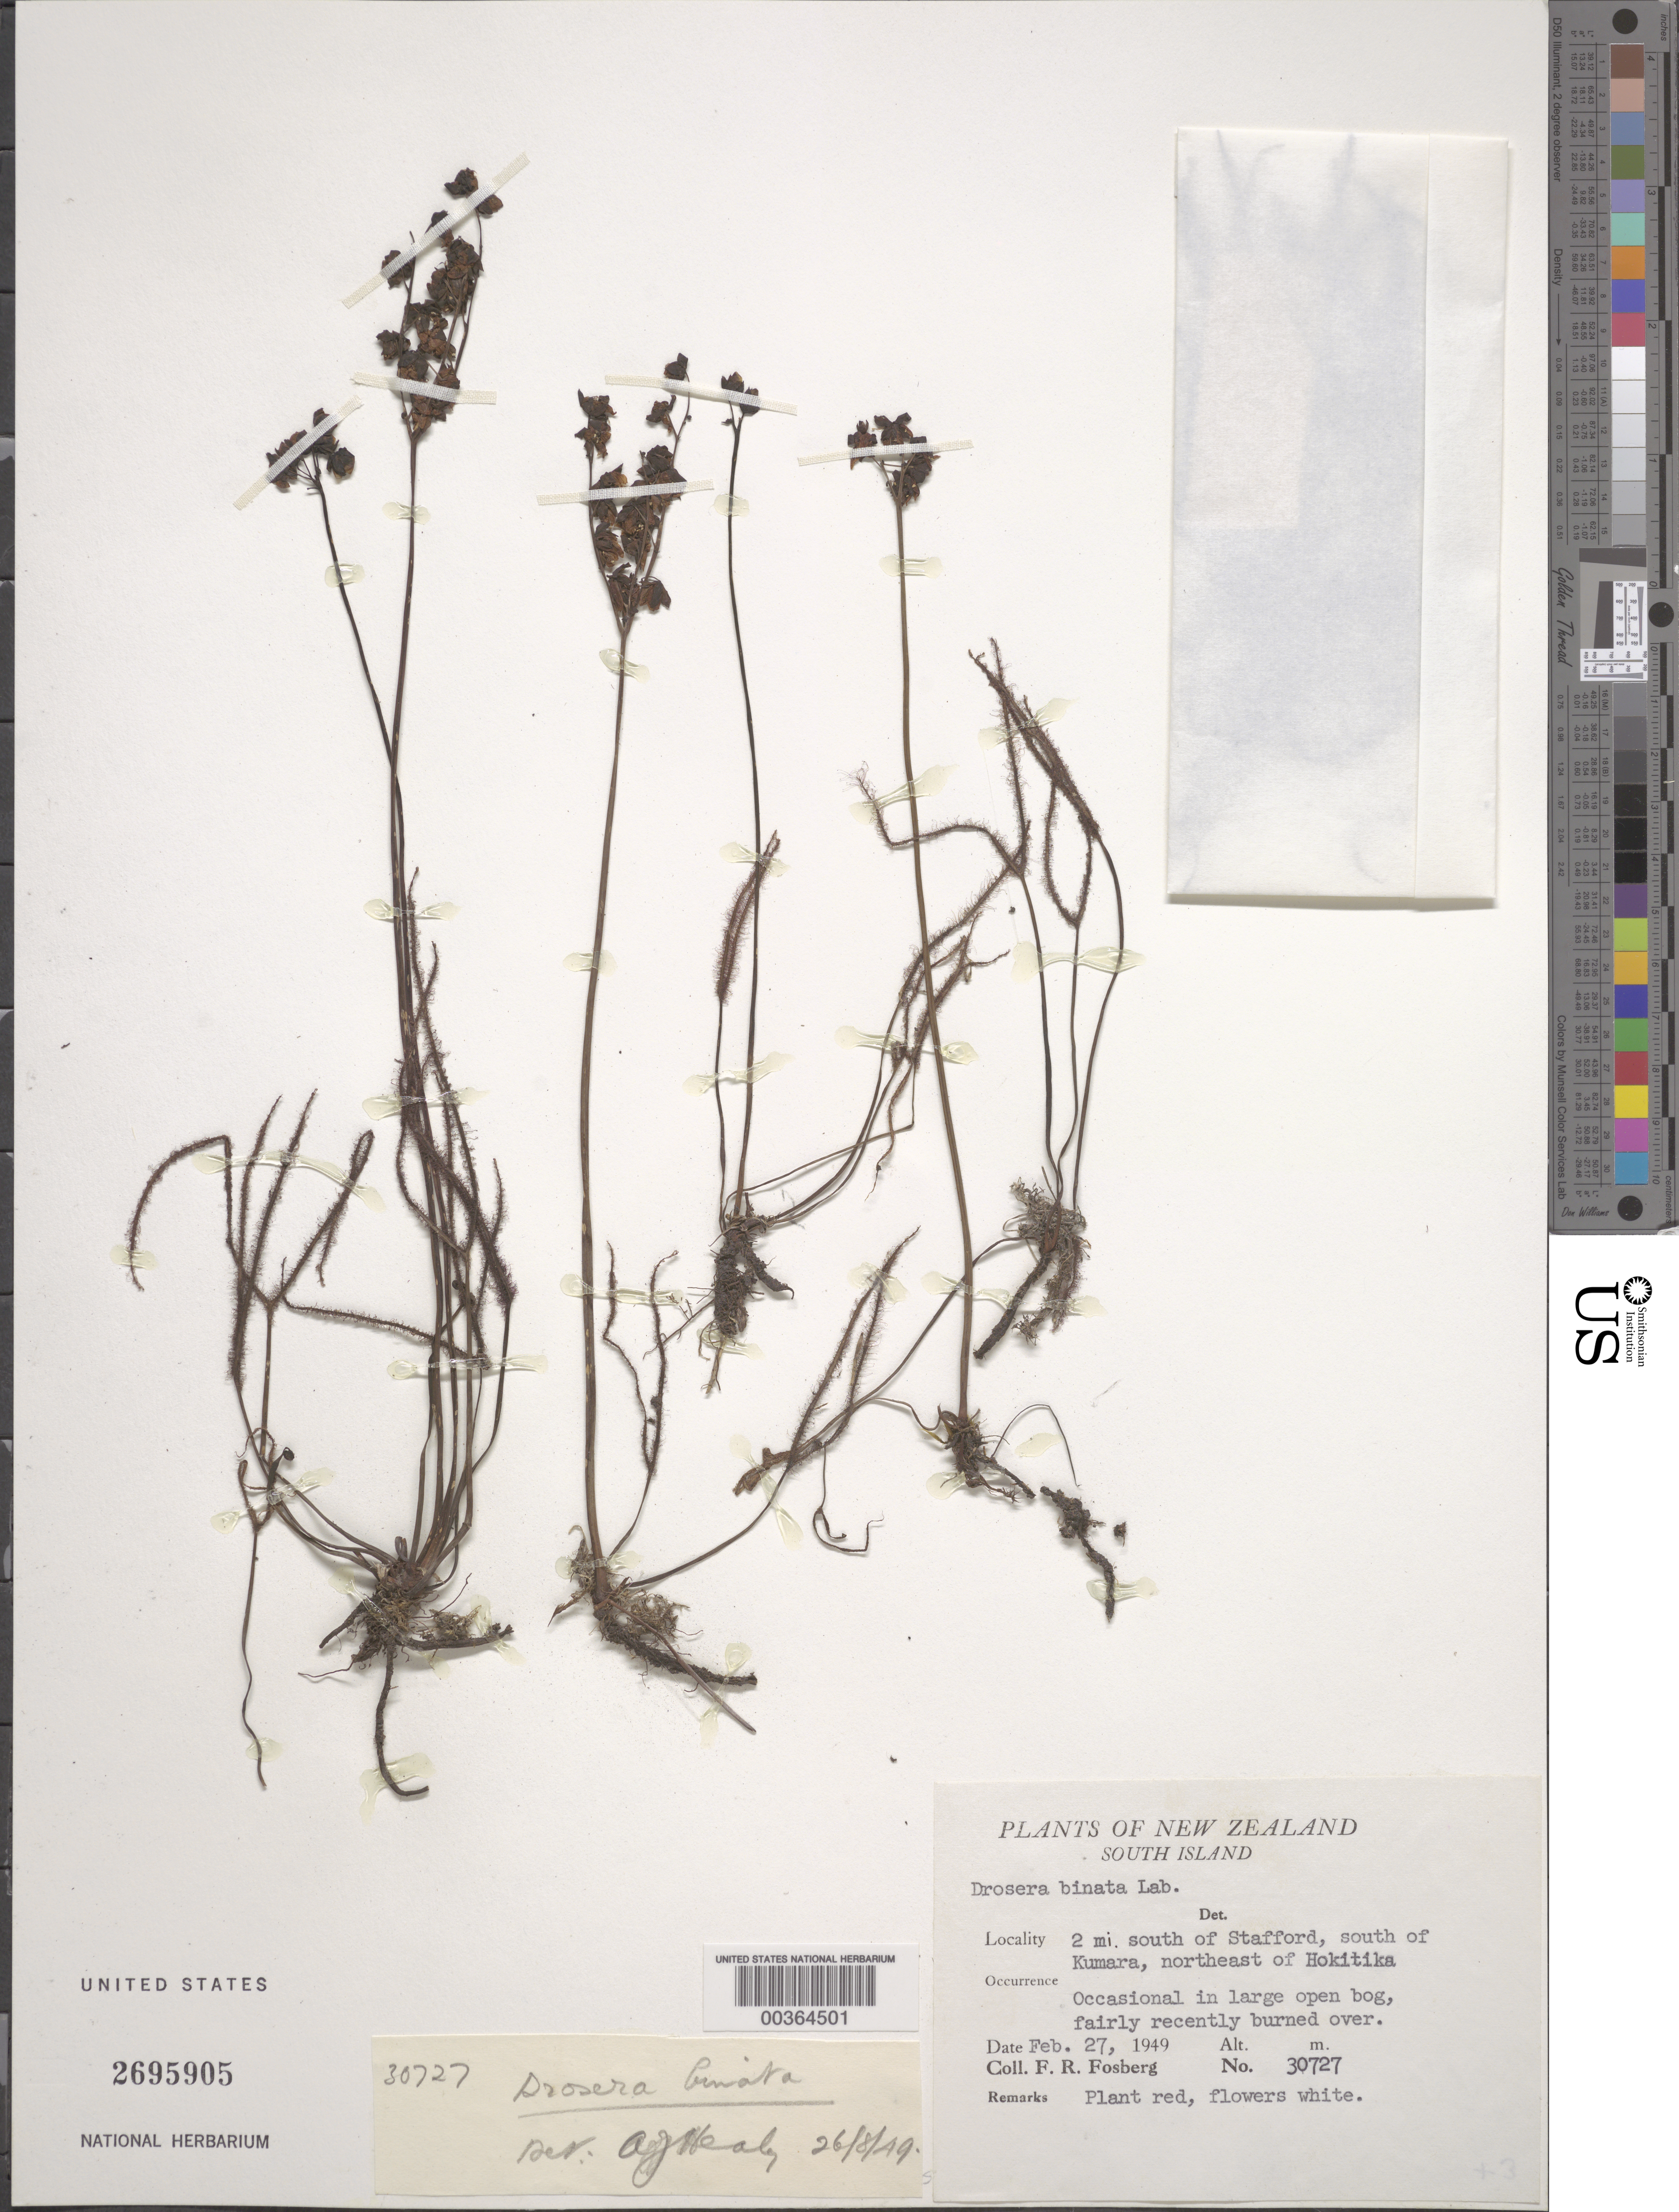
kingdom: Plantae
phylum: Tracheophyta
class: Magnoliopsida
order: Caryophyllales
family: Droseraceae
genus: Drosera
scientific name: Drosera binata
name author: Labill.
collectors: F. R. Fosberg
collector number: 30727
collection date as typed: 27 Feb 1949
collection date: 1949-02-27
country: New Zealand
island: South Island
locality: S of stafford, s of kumara, ne of hokitiki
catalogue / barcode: US 2695905